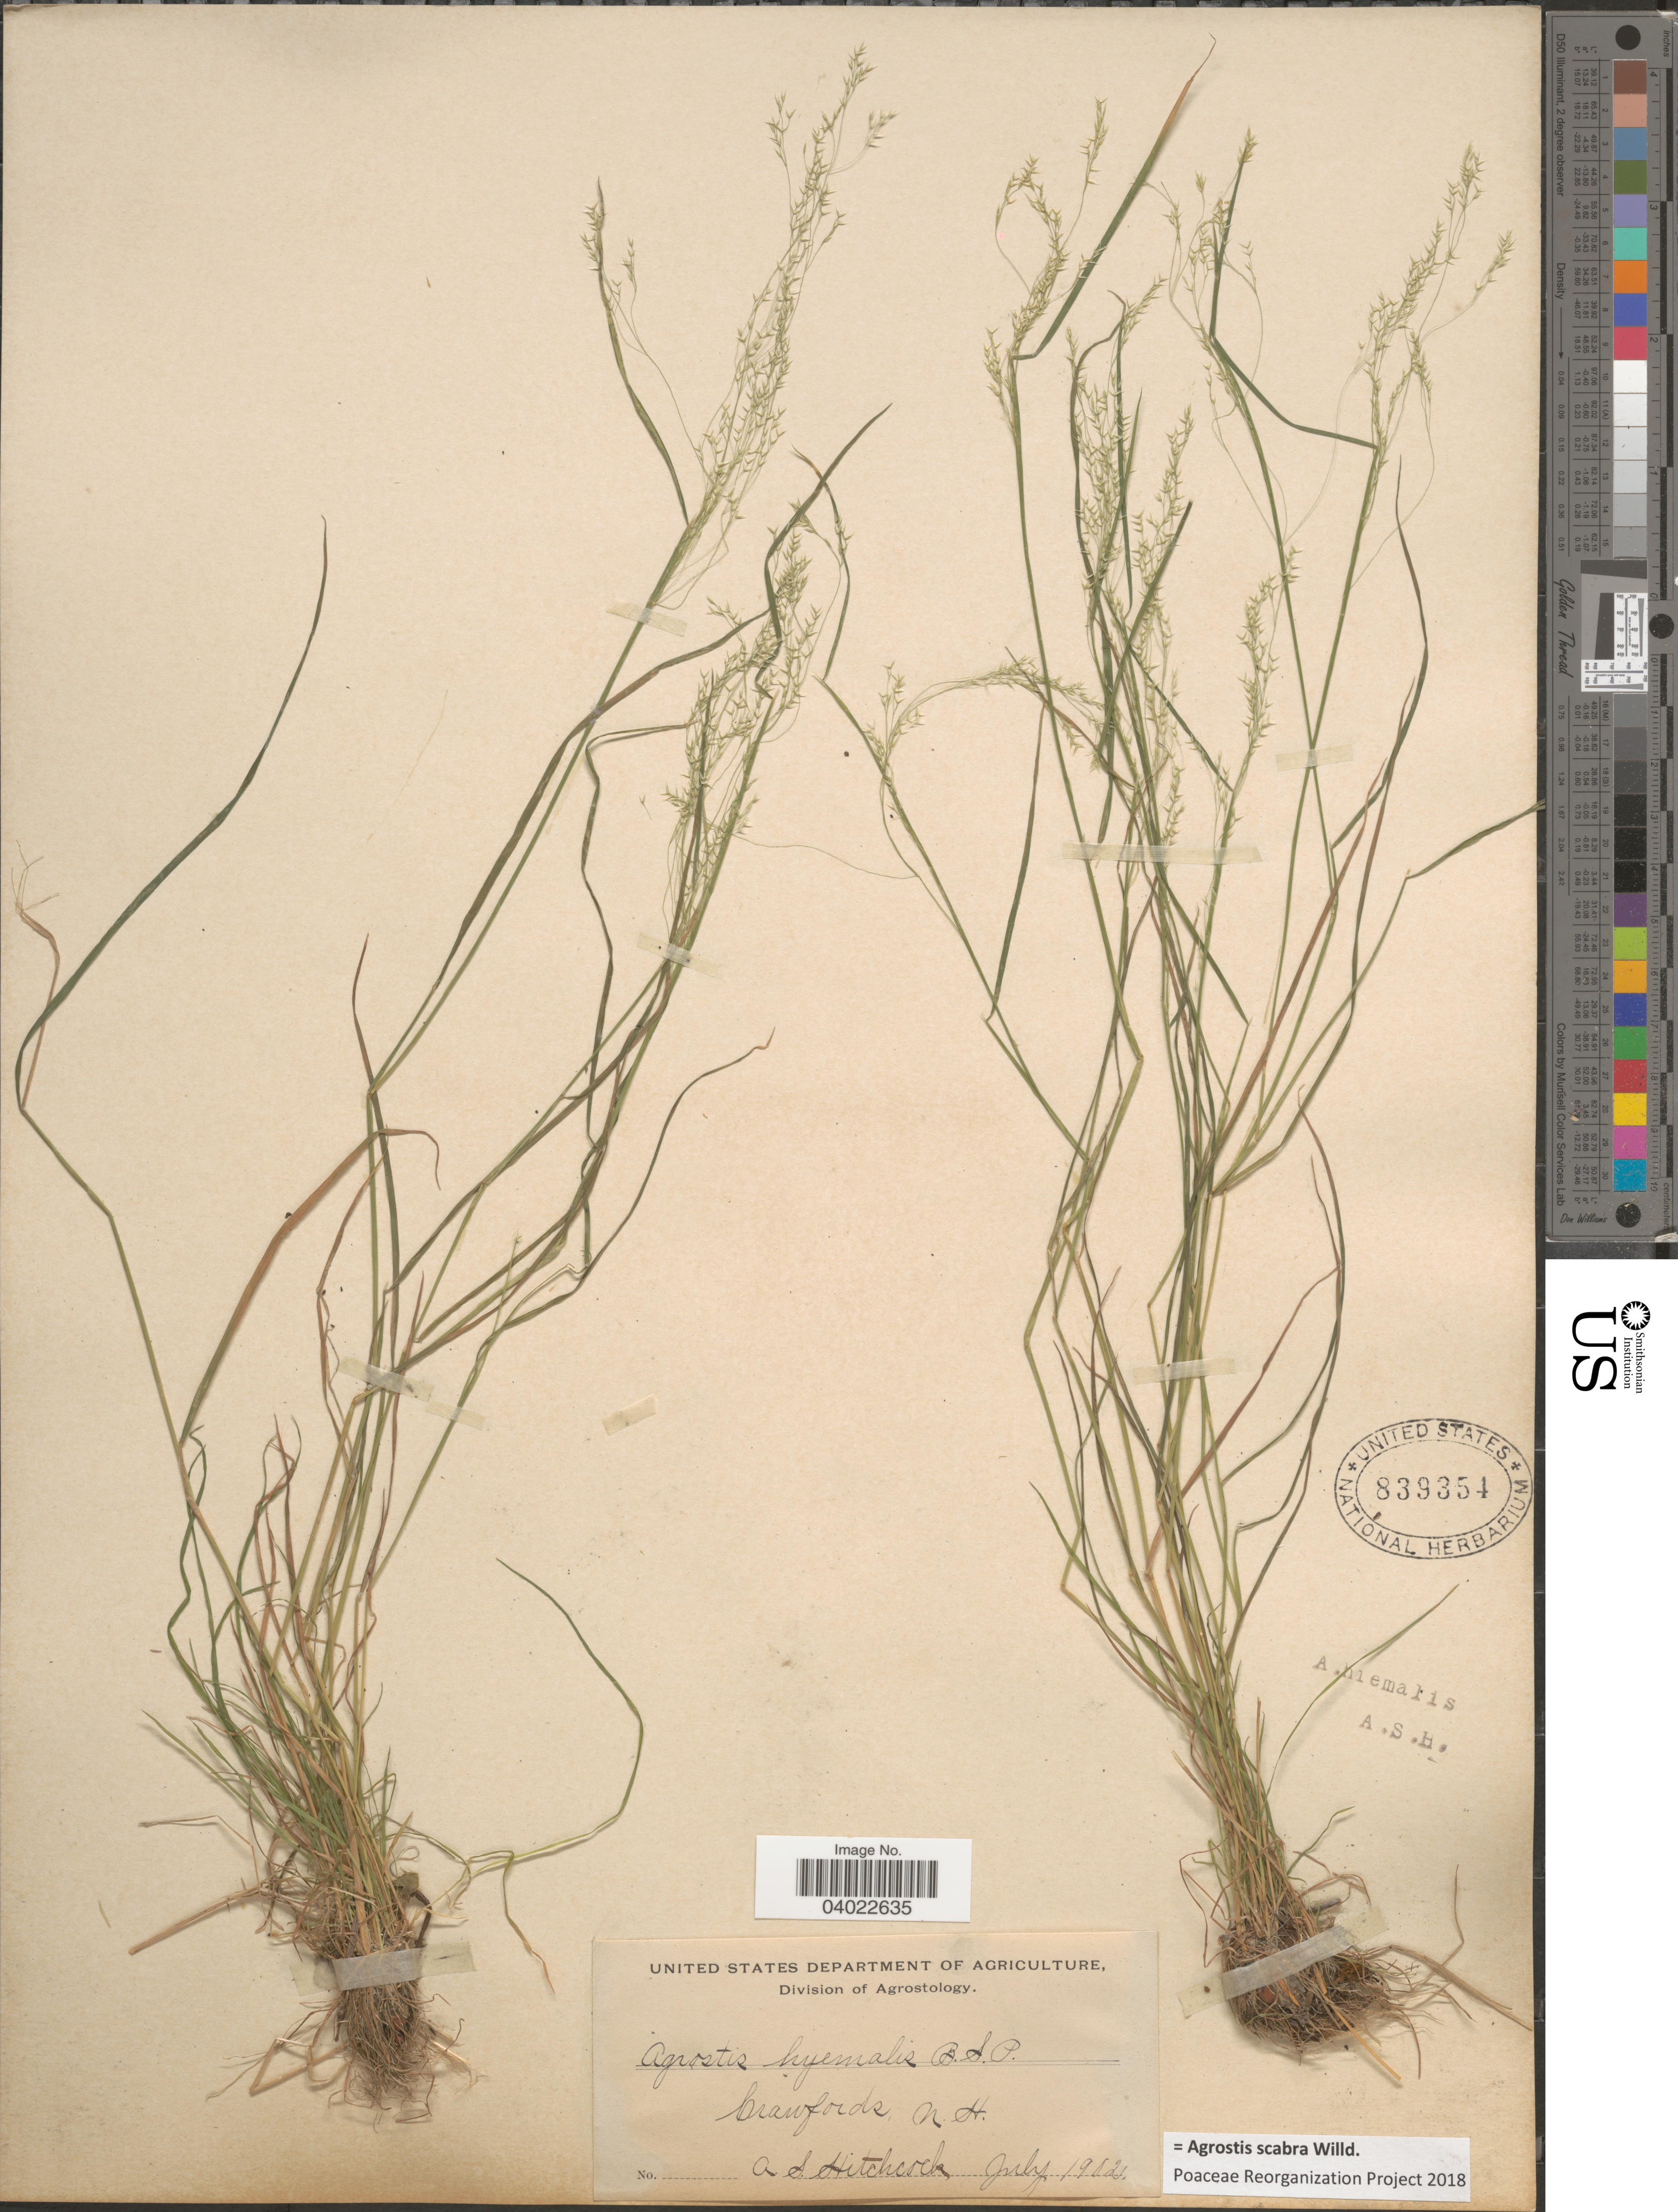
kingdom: Plantae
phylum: Tracheophyta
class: Liliopsida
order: Poales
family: Poaceae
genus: Agrostis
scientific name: Agrostis scabra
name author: Willd.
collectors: A. S. Hitchcock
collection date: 1902-07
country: United States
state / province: New Hampshire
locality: Crawfords.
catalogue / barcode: US 839354